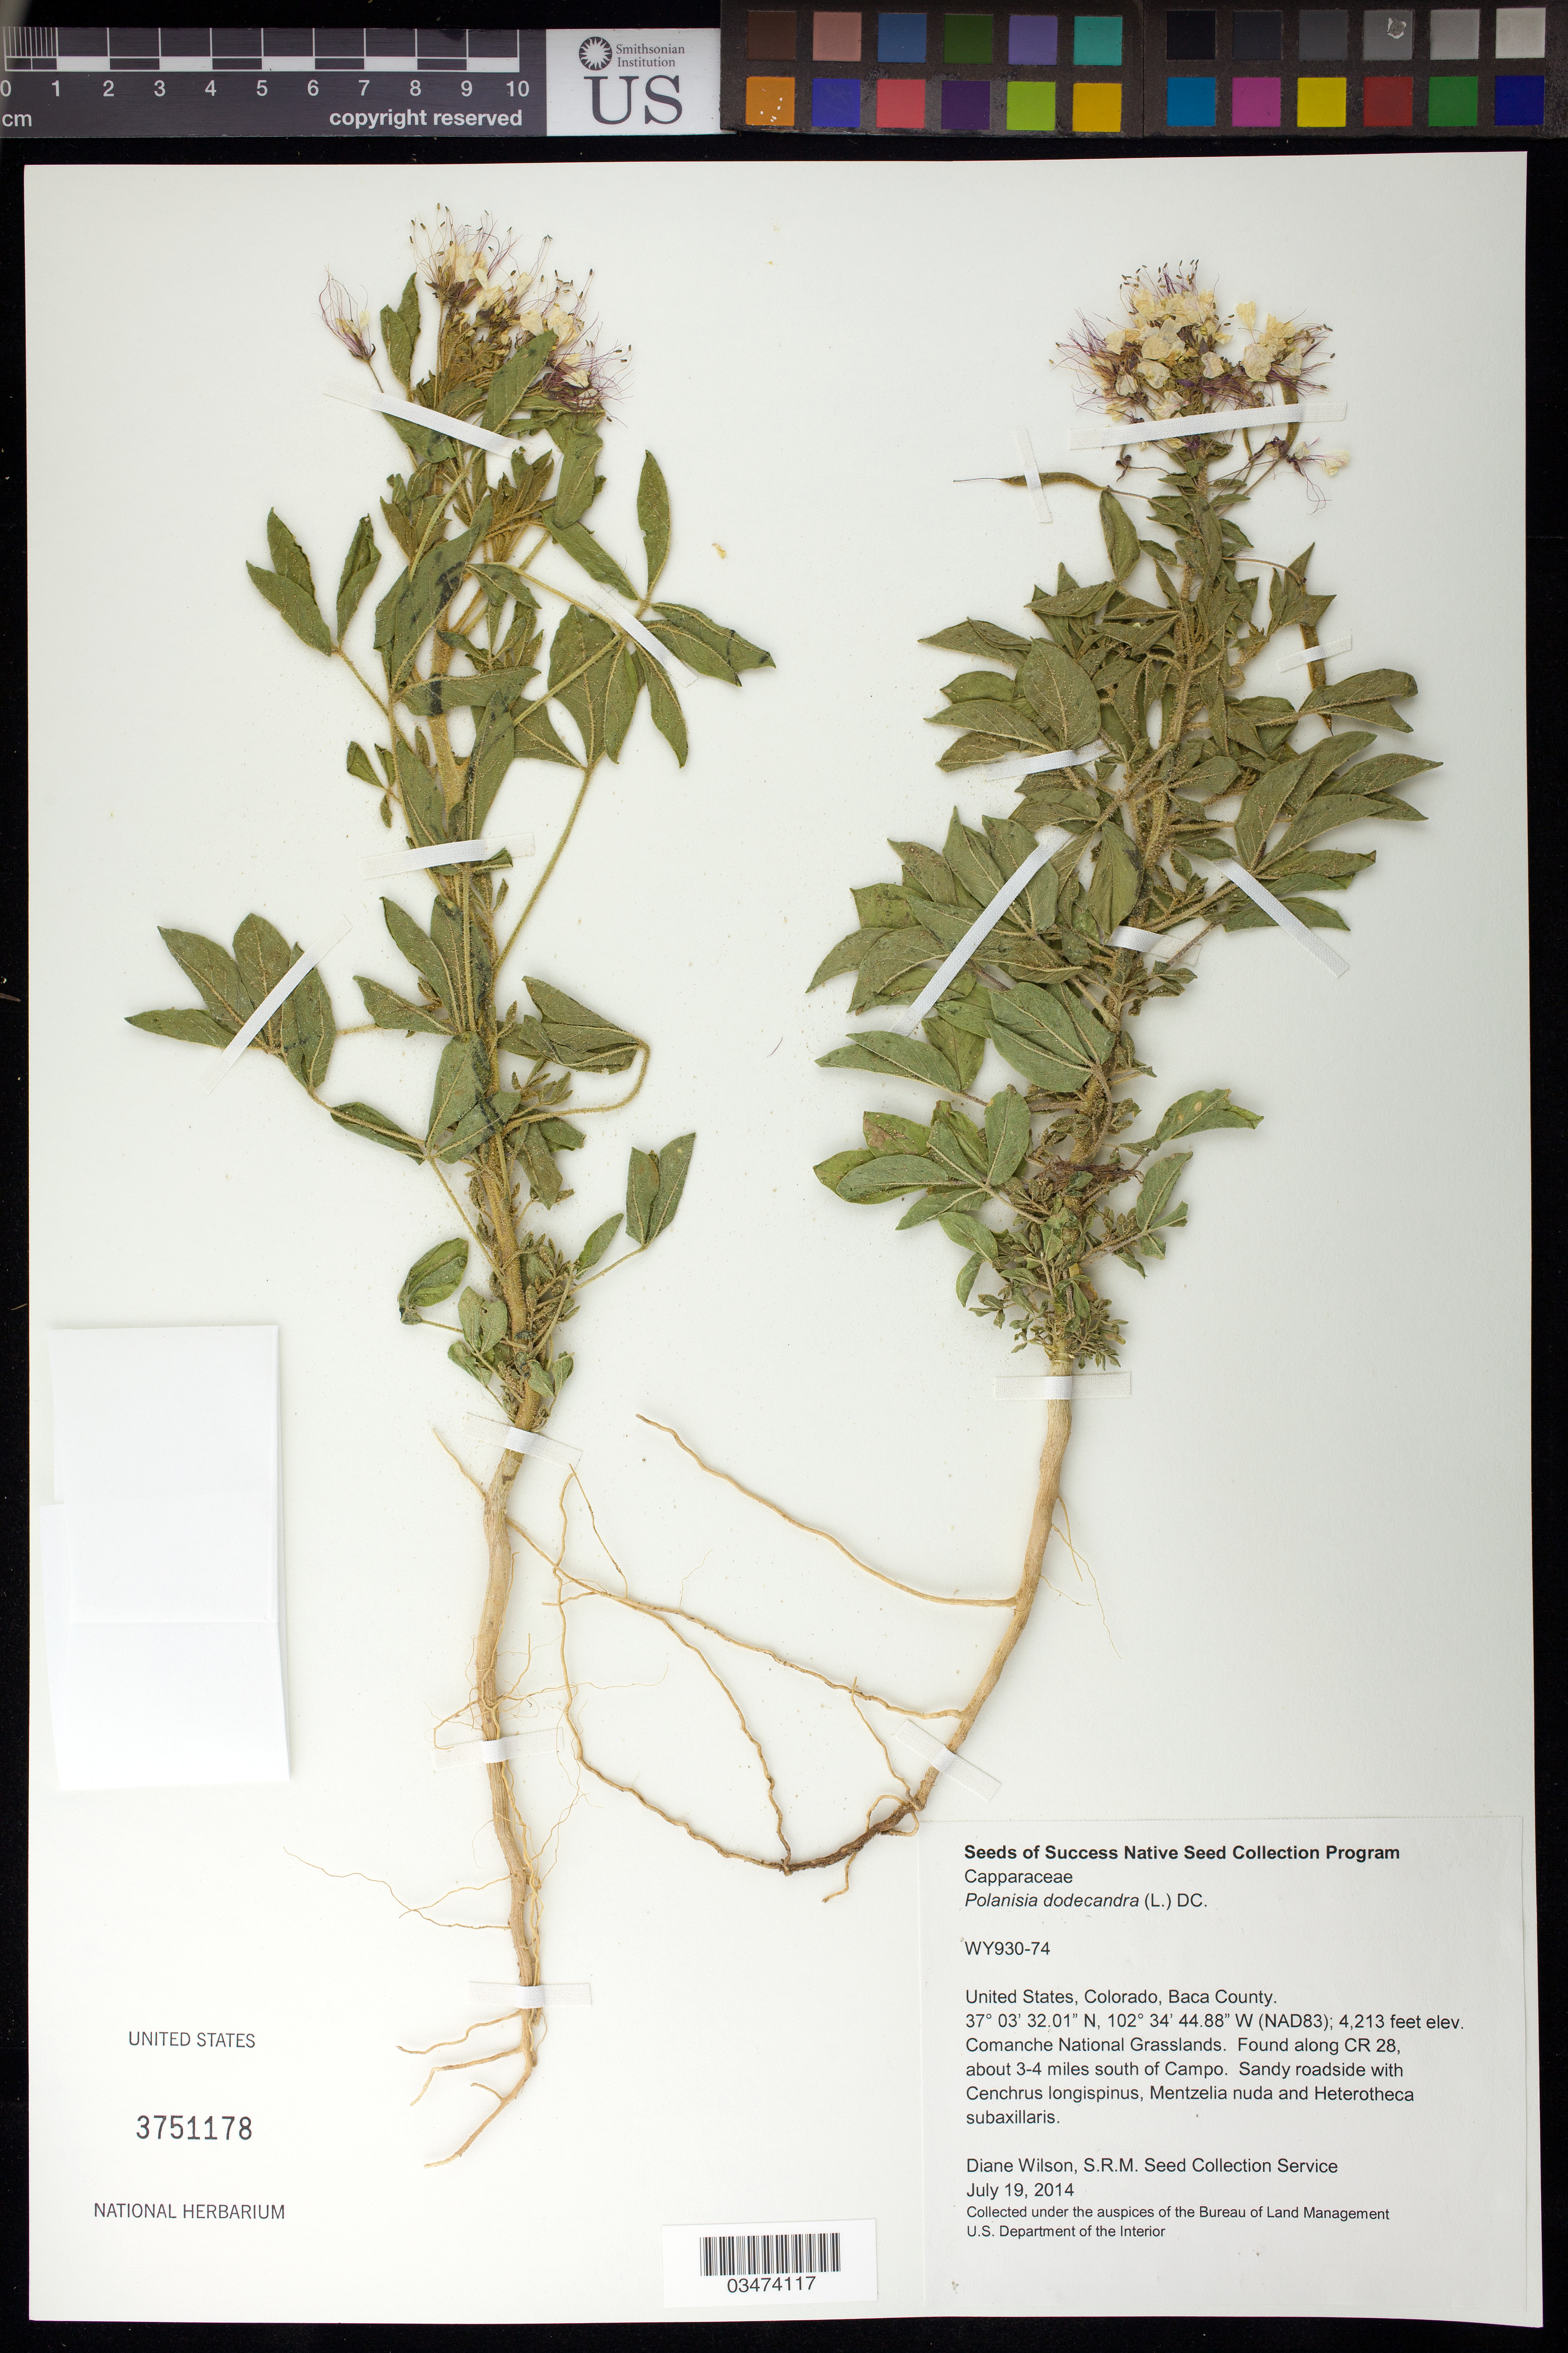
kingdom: Plantae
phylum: Tracheophyta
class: Magnoliopsida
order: Brassicales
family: Cleomaceae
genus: Polanisia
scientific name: Polanisia dodecandra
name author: (L.) DC.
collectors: D. Wilson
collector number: WY930-74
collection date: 2014-07-19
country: United States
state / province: Colorado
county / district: Baca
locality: Comanche National Grassland. Along CR 28, about 3-4 miles S of Campo.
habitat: Sandy roadside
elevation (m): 1284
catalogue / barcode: US 3751178